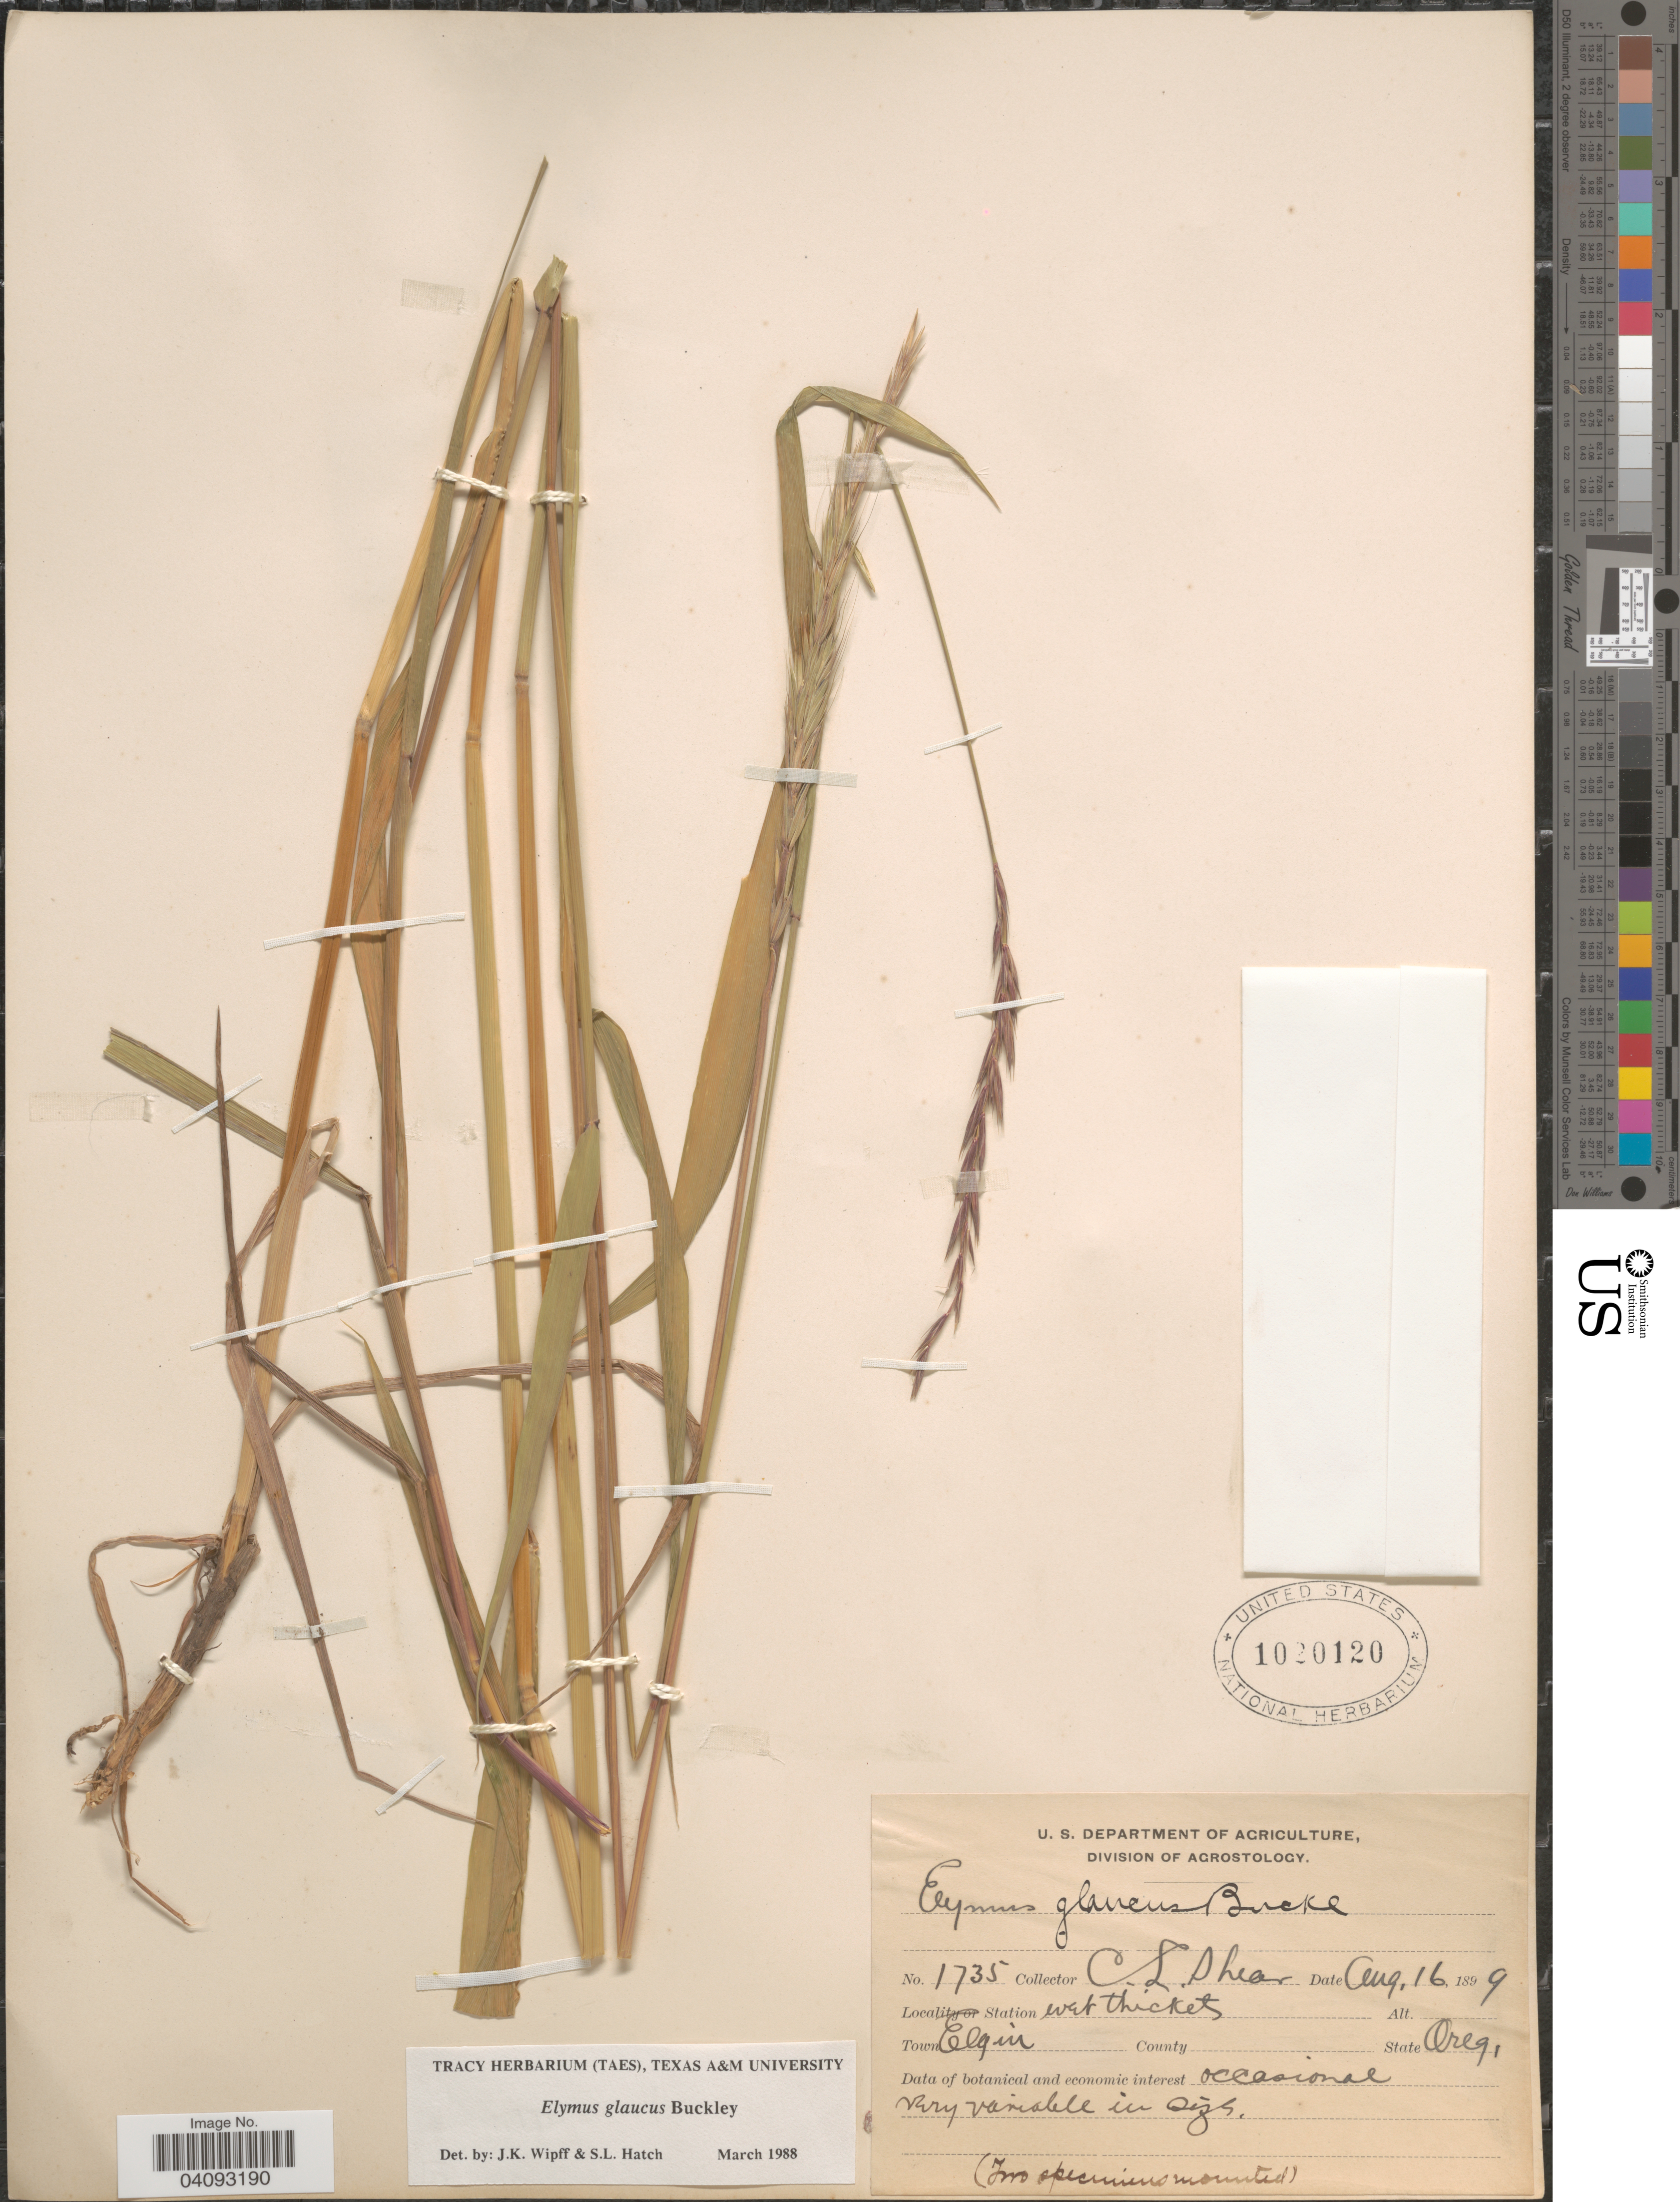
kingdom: Plantae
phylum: Tracheophyta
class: Liliopsida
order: Poales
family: Poaceae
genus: Elymus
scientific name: Elymus glaucus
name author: Buckley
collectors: C. L. Shear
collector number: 1735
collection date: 1899-08-16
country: United States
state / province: Oregon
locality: Wet thickets. Town Elgin.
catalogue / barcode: US 1020120